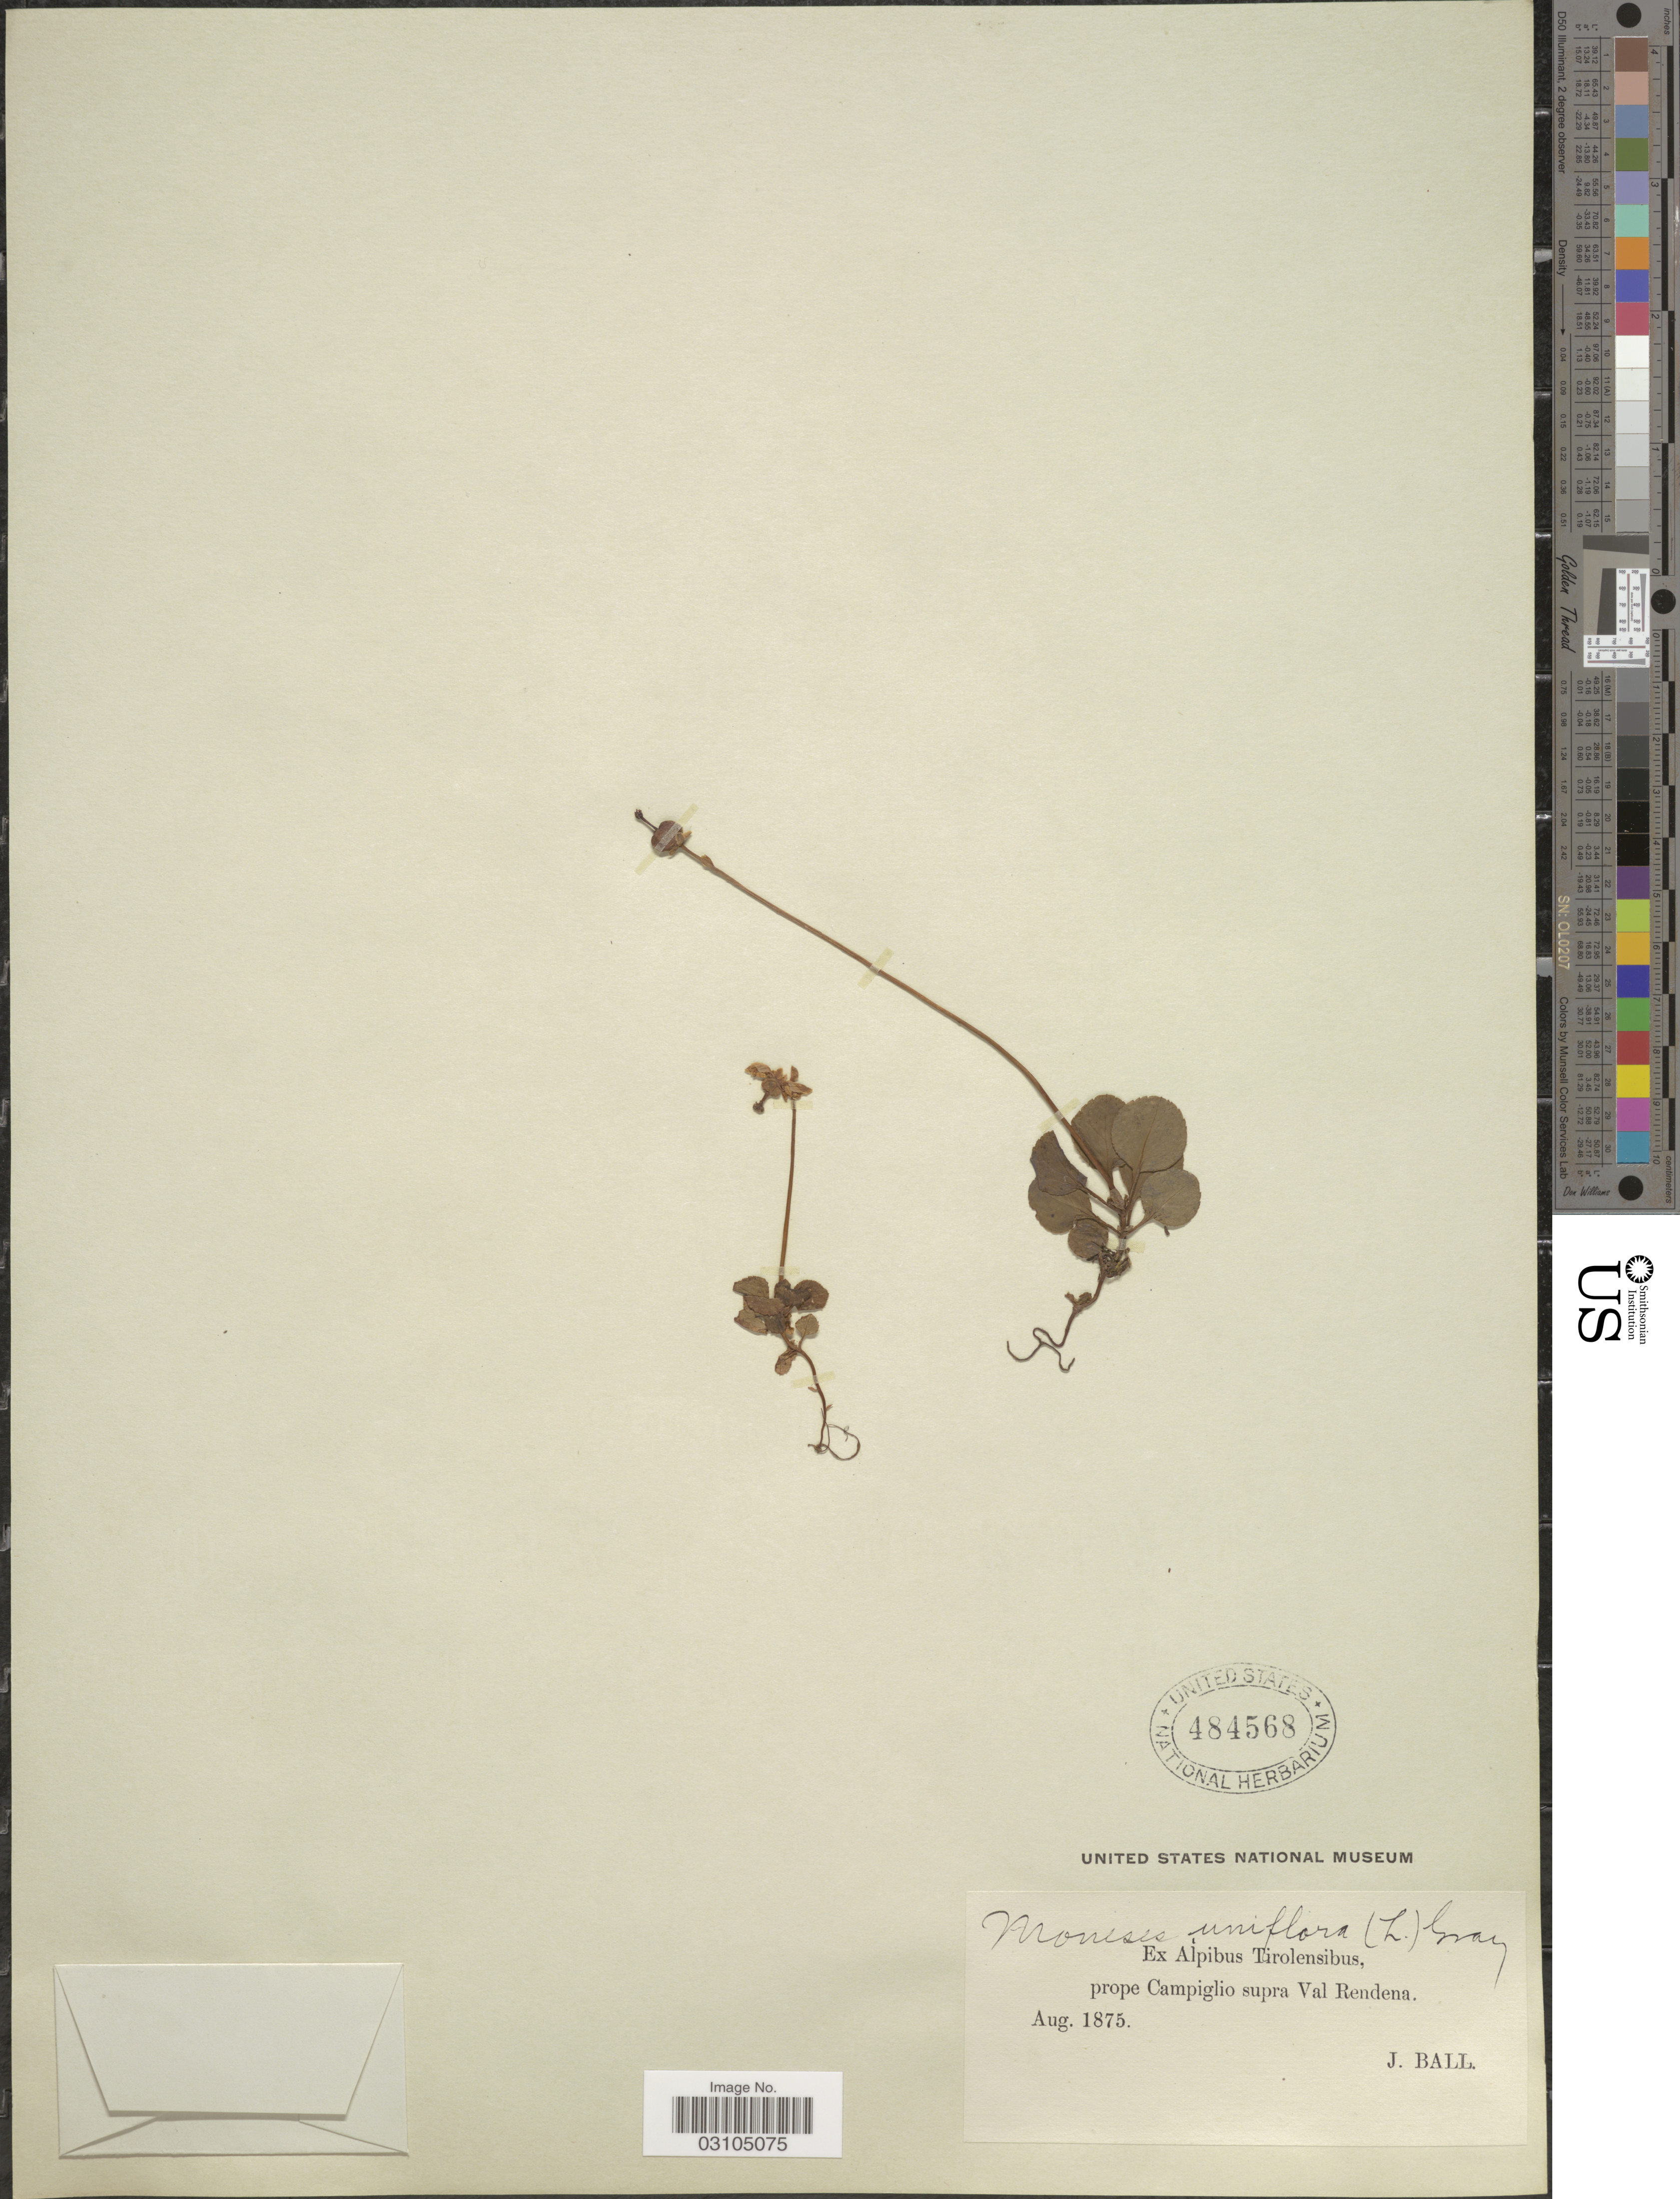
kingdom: Plantae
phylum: Tracheophyta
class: Magnoliopsida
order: Ericales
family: Ericaceae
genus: Moneses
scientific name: Moneses uniflora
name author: (L.) A. Gray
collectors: J. Ball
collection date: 1875-08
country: Italy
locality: Ex Alpibus Tirolensibus, prope Campiglio supra Val Rendena.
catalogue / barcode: US 484568